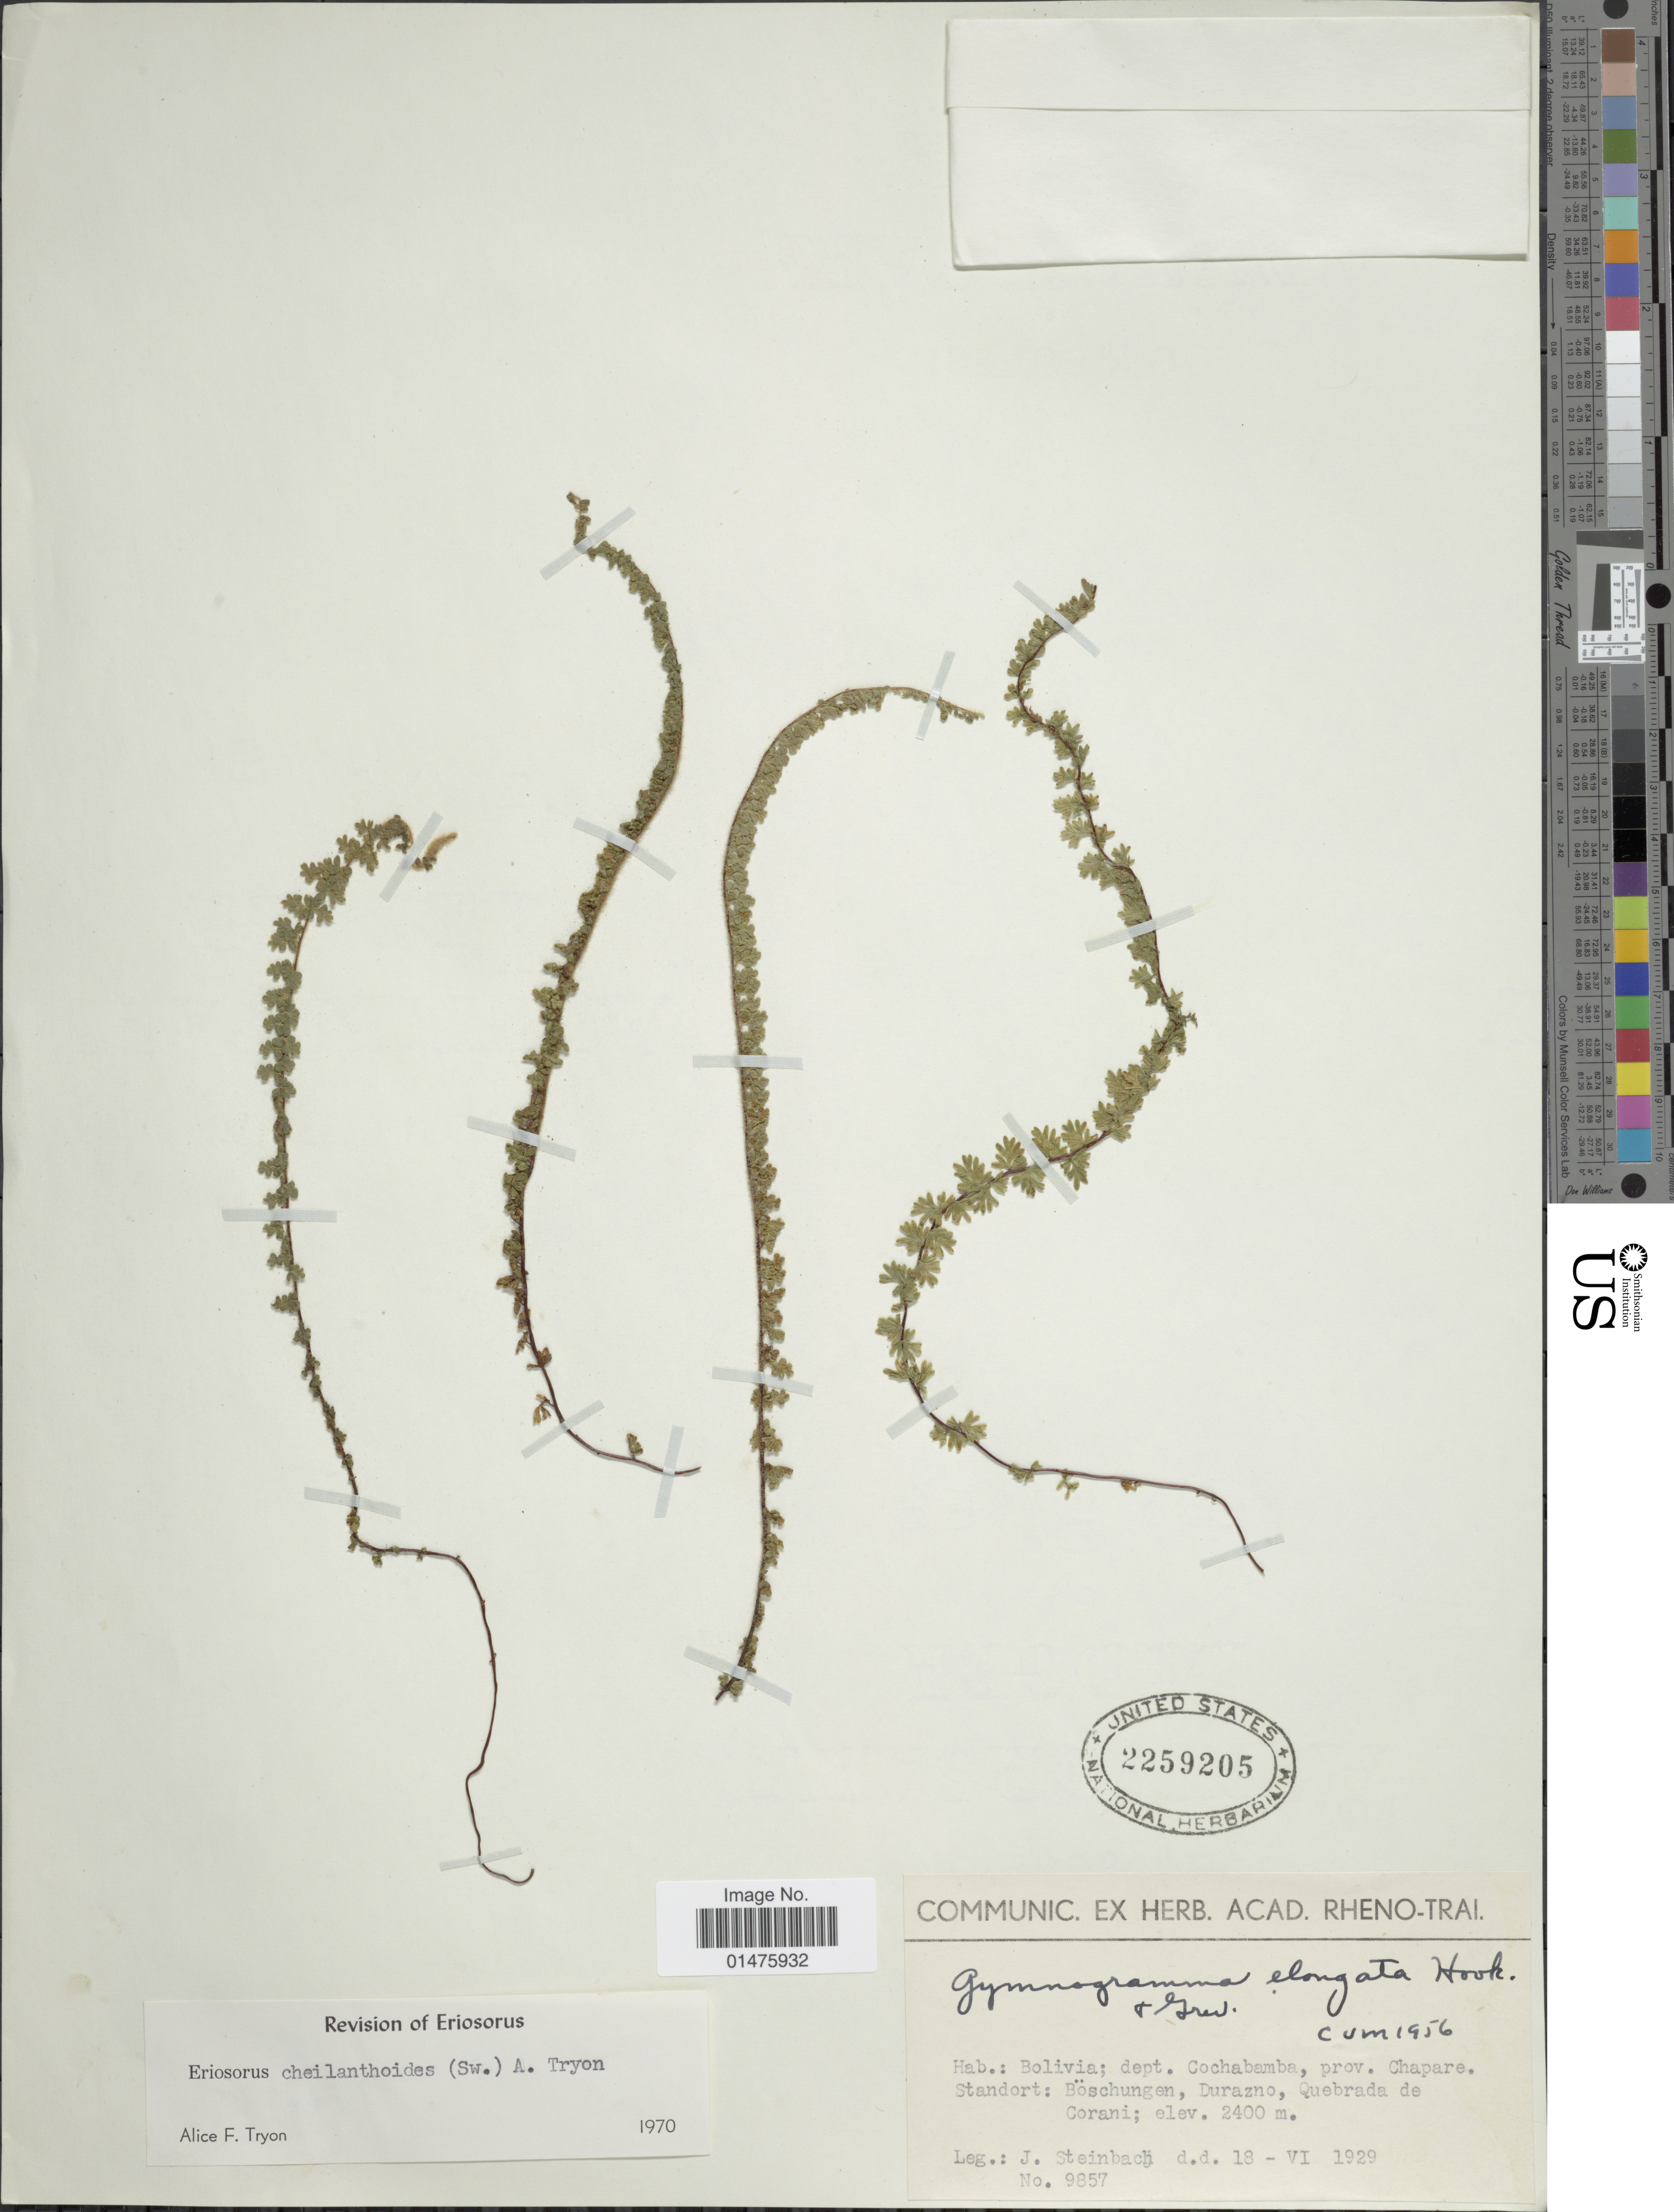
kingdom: Plantae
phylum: Tracheophyta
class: Polypodiopsida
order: Polypodiales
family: Pteridaceae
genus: Jamesonia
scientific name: Jamesonia cheilanthoides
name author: (Sw.) Christenh.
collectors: J. Steinbach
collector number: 9857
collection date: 1929-06-18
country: Bolivia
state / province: Cochabamba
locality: Dept. Cochabamba, prov. Chapare, Standfort: Böschungen, Durazno, Quebrada de Corani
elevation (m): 2400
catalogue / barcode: US 2259205